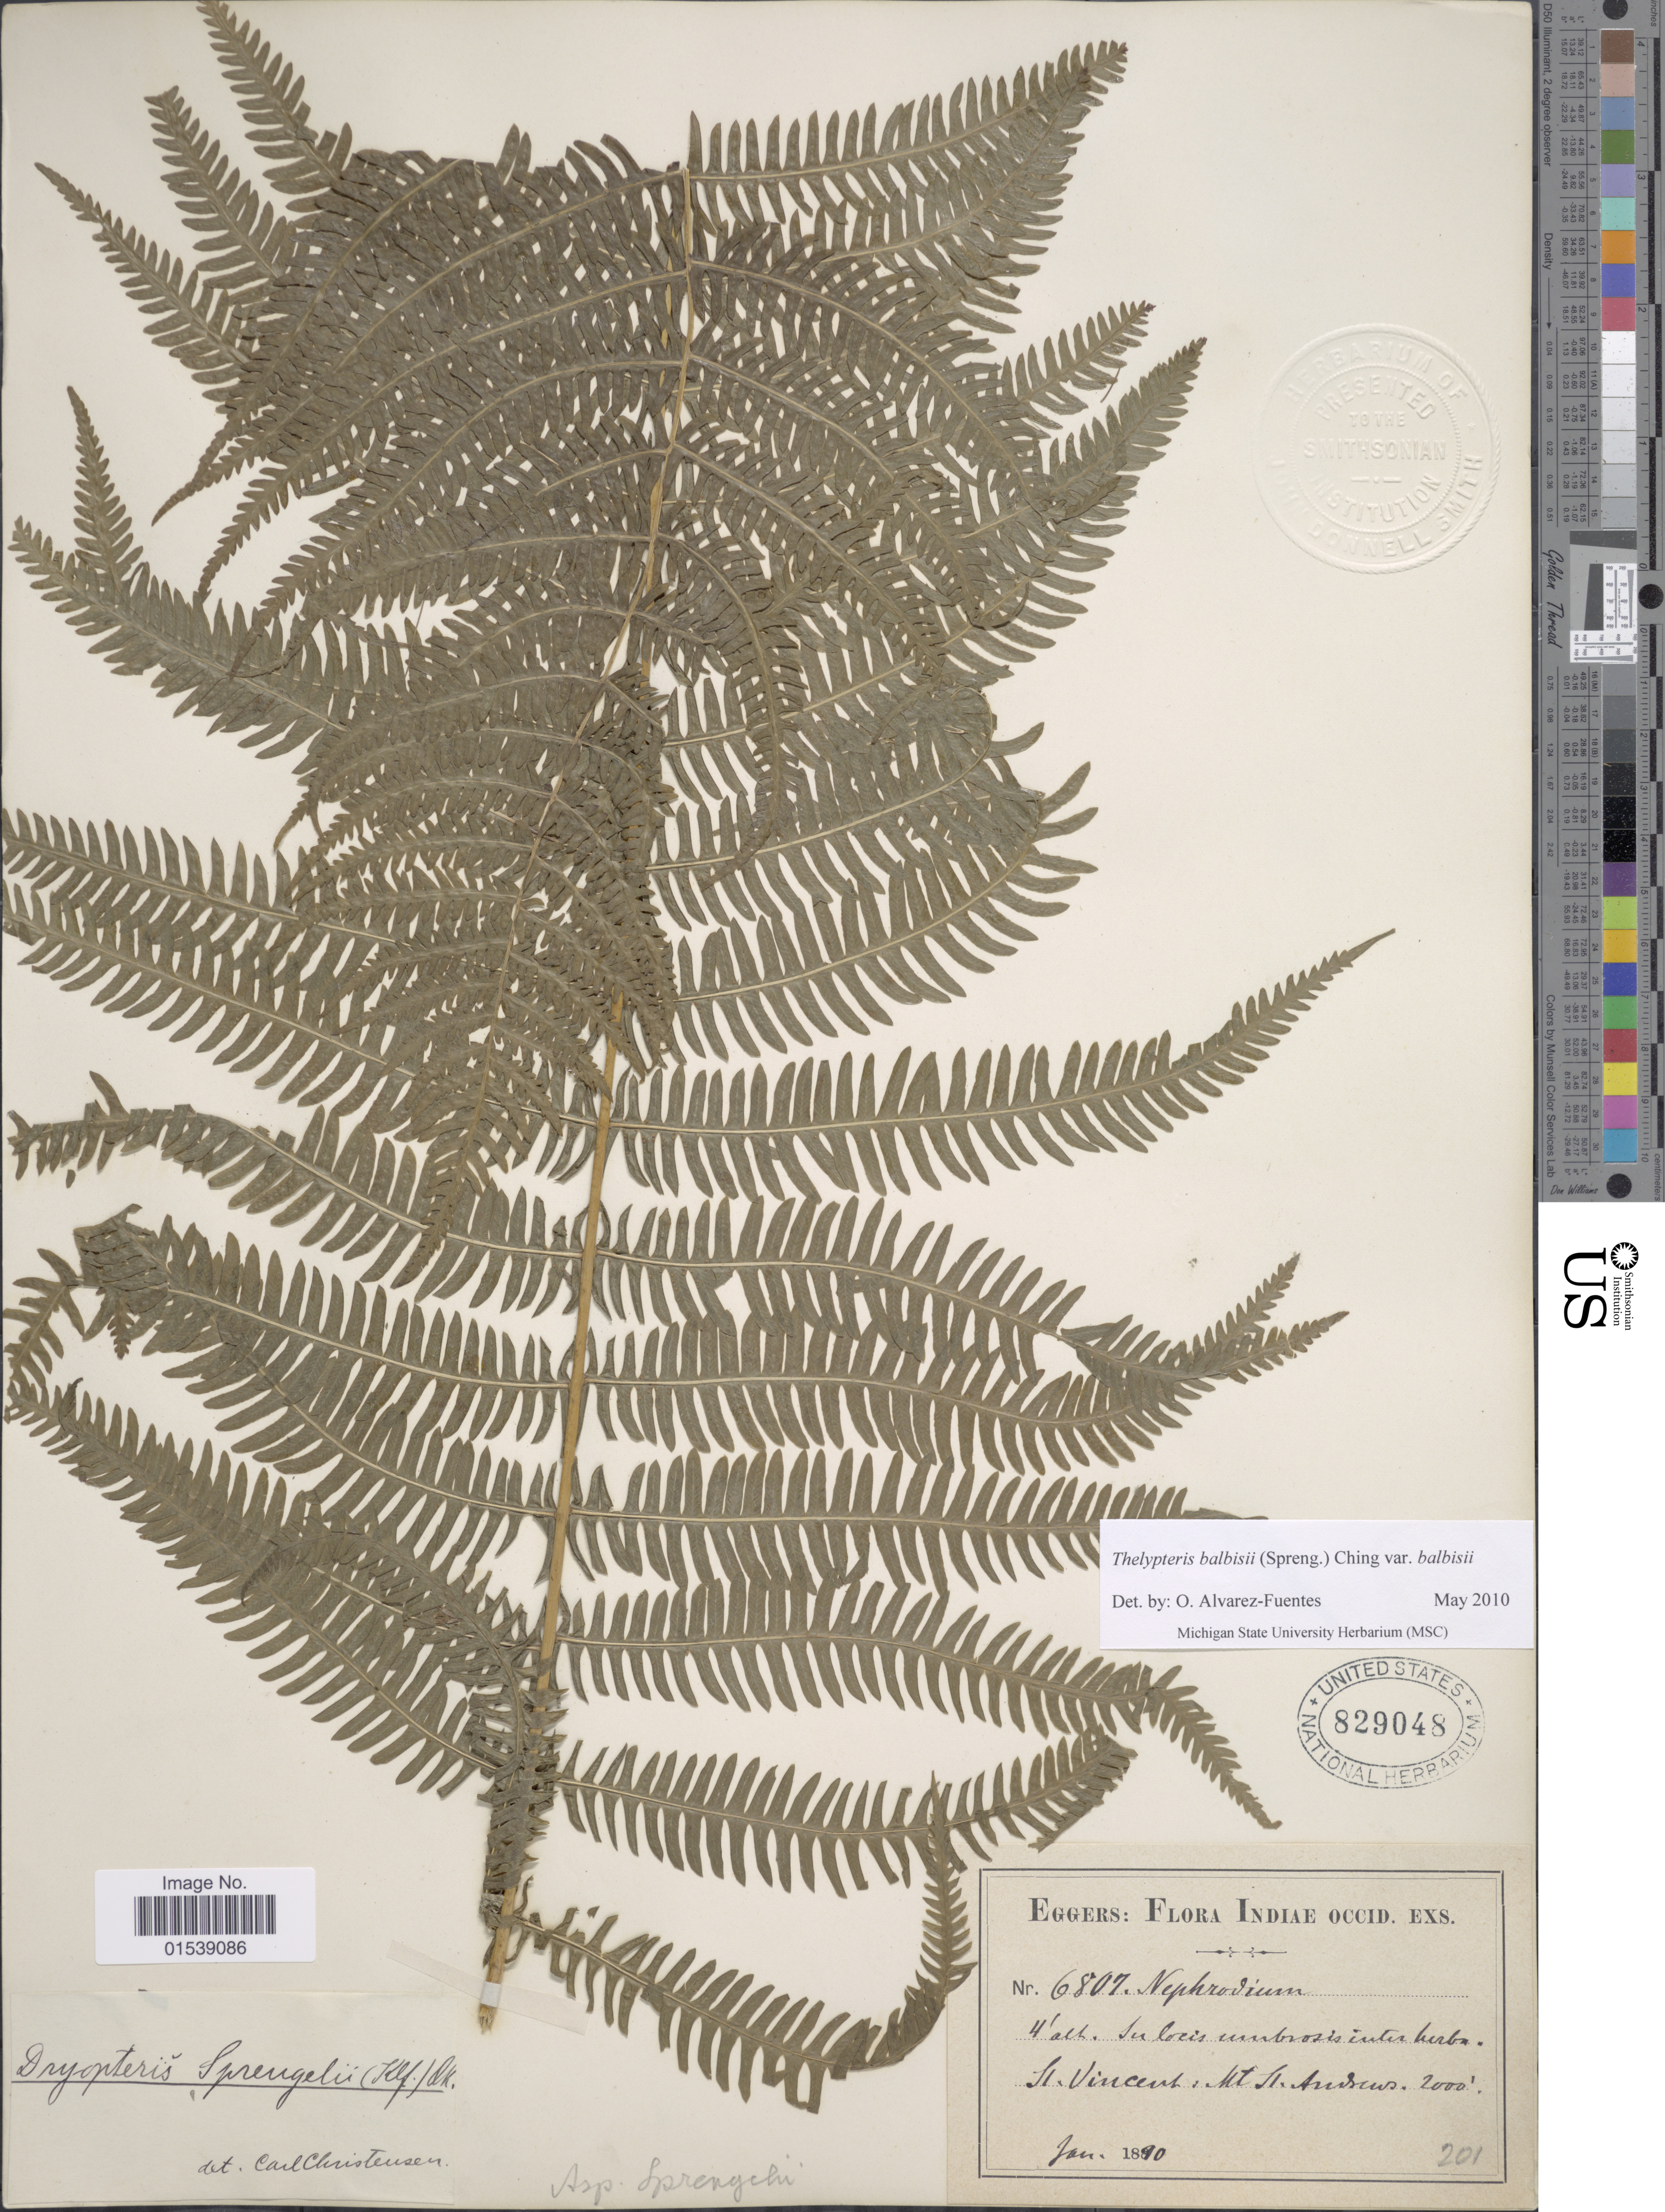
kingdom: Plantae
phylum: Tracheophyta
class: Polypodiopsida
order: Polypodiales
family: Thelypteridaceae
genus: Amauropelta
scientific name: Amauropelta balbisii (Spreng.) comb. nov., ined. 2015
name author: (Spreng.)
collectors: -. Eggers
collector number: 6807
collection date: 1890-01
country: St. Vincent - Grenadines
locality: Indiae occid., St. Vincent: Mt. [unsure placement]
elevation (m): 610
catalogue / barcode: US 829048